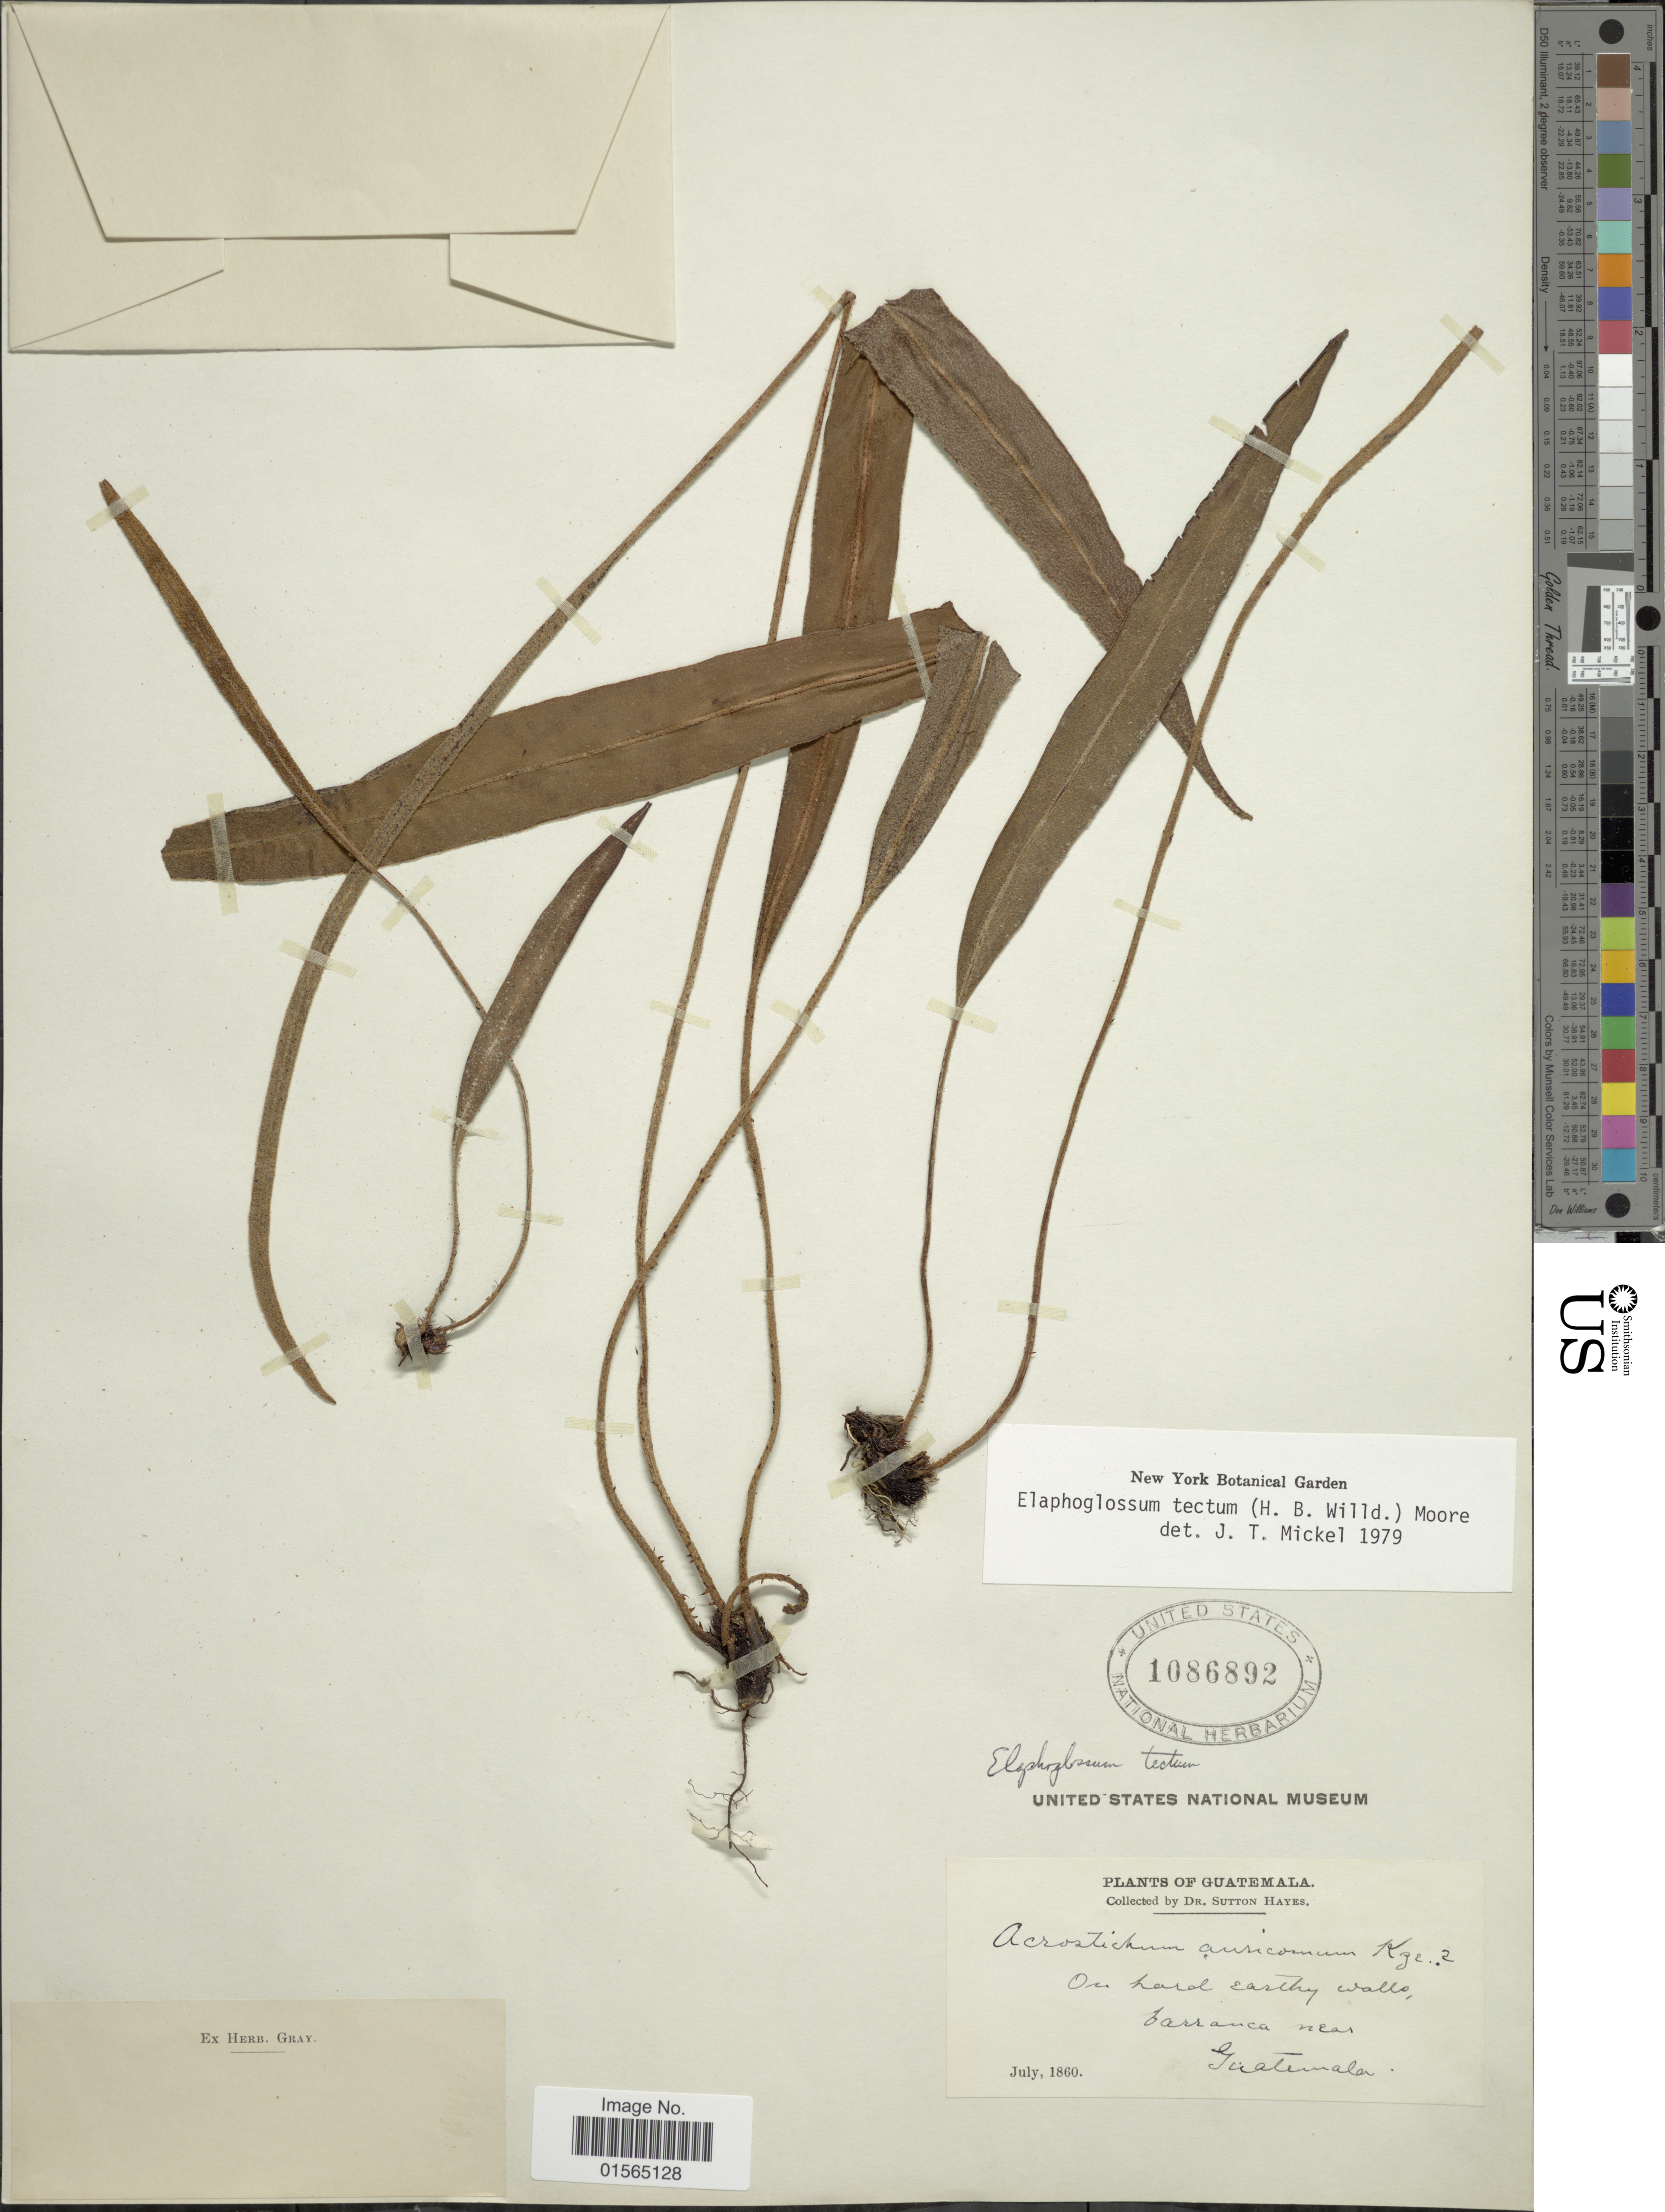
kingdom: Plantae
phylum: Tracheophyta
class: Polypodiopsida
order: Polypodiales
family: Dryopteridaceae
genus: Elaphoglossum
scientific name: Elaphoglossum tectum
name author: (Humb. & Bonpl.) Moore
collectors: S. Hayes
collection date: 1860-07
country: Guatemala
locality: On hard earthy walls, barranca near Guatemala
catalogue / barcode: US 1086892